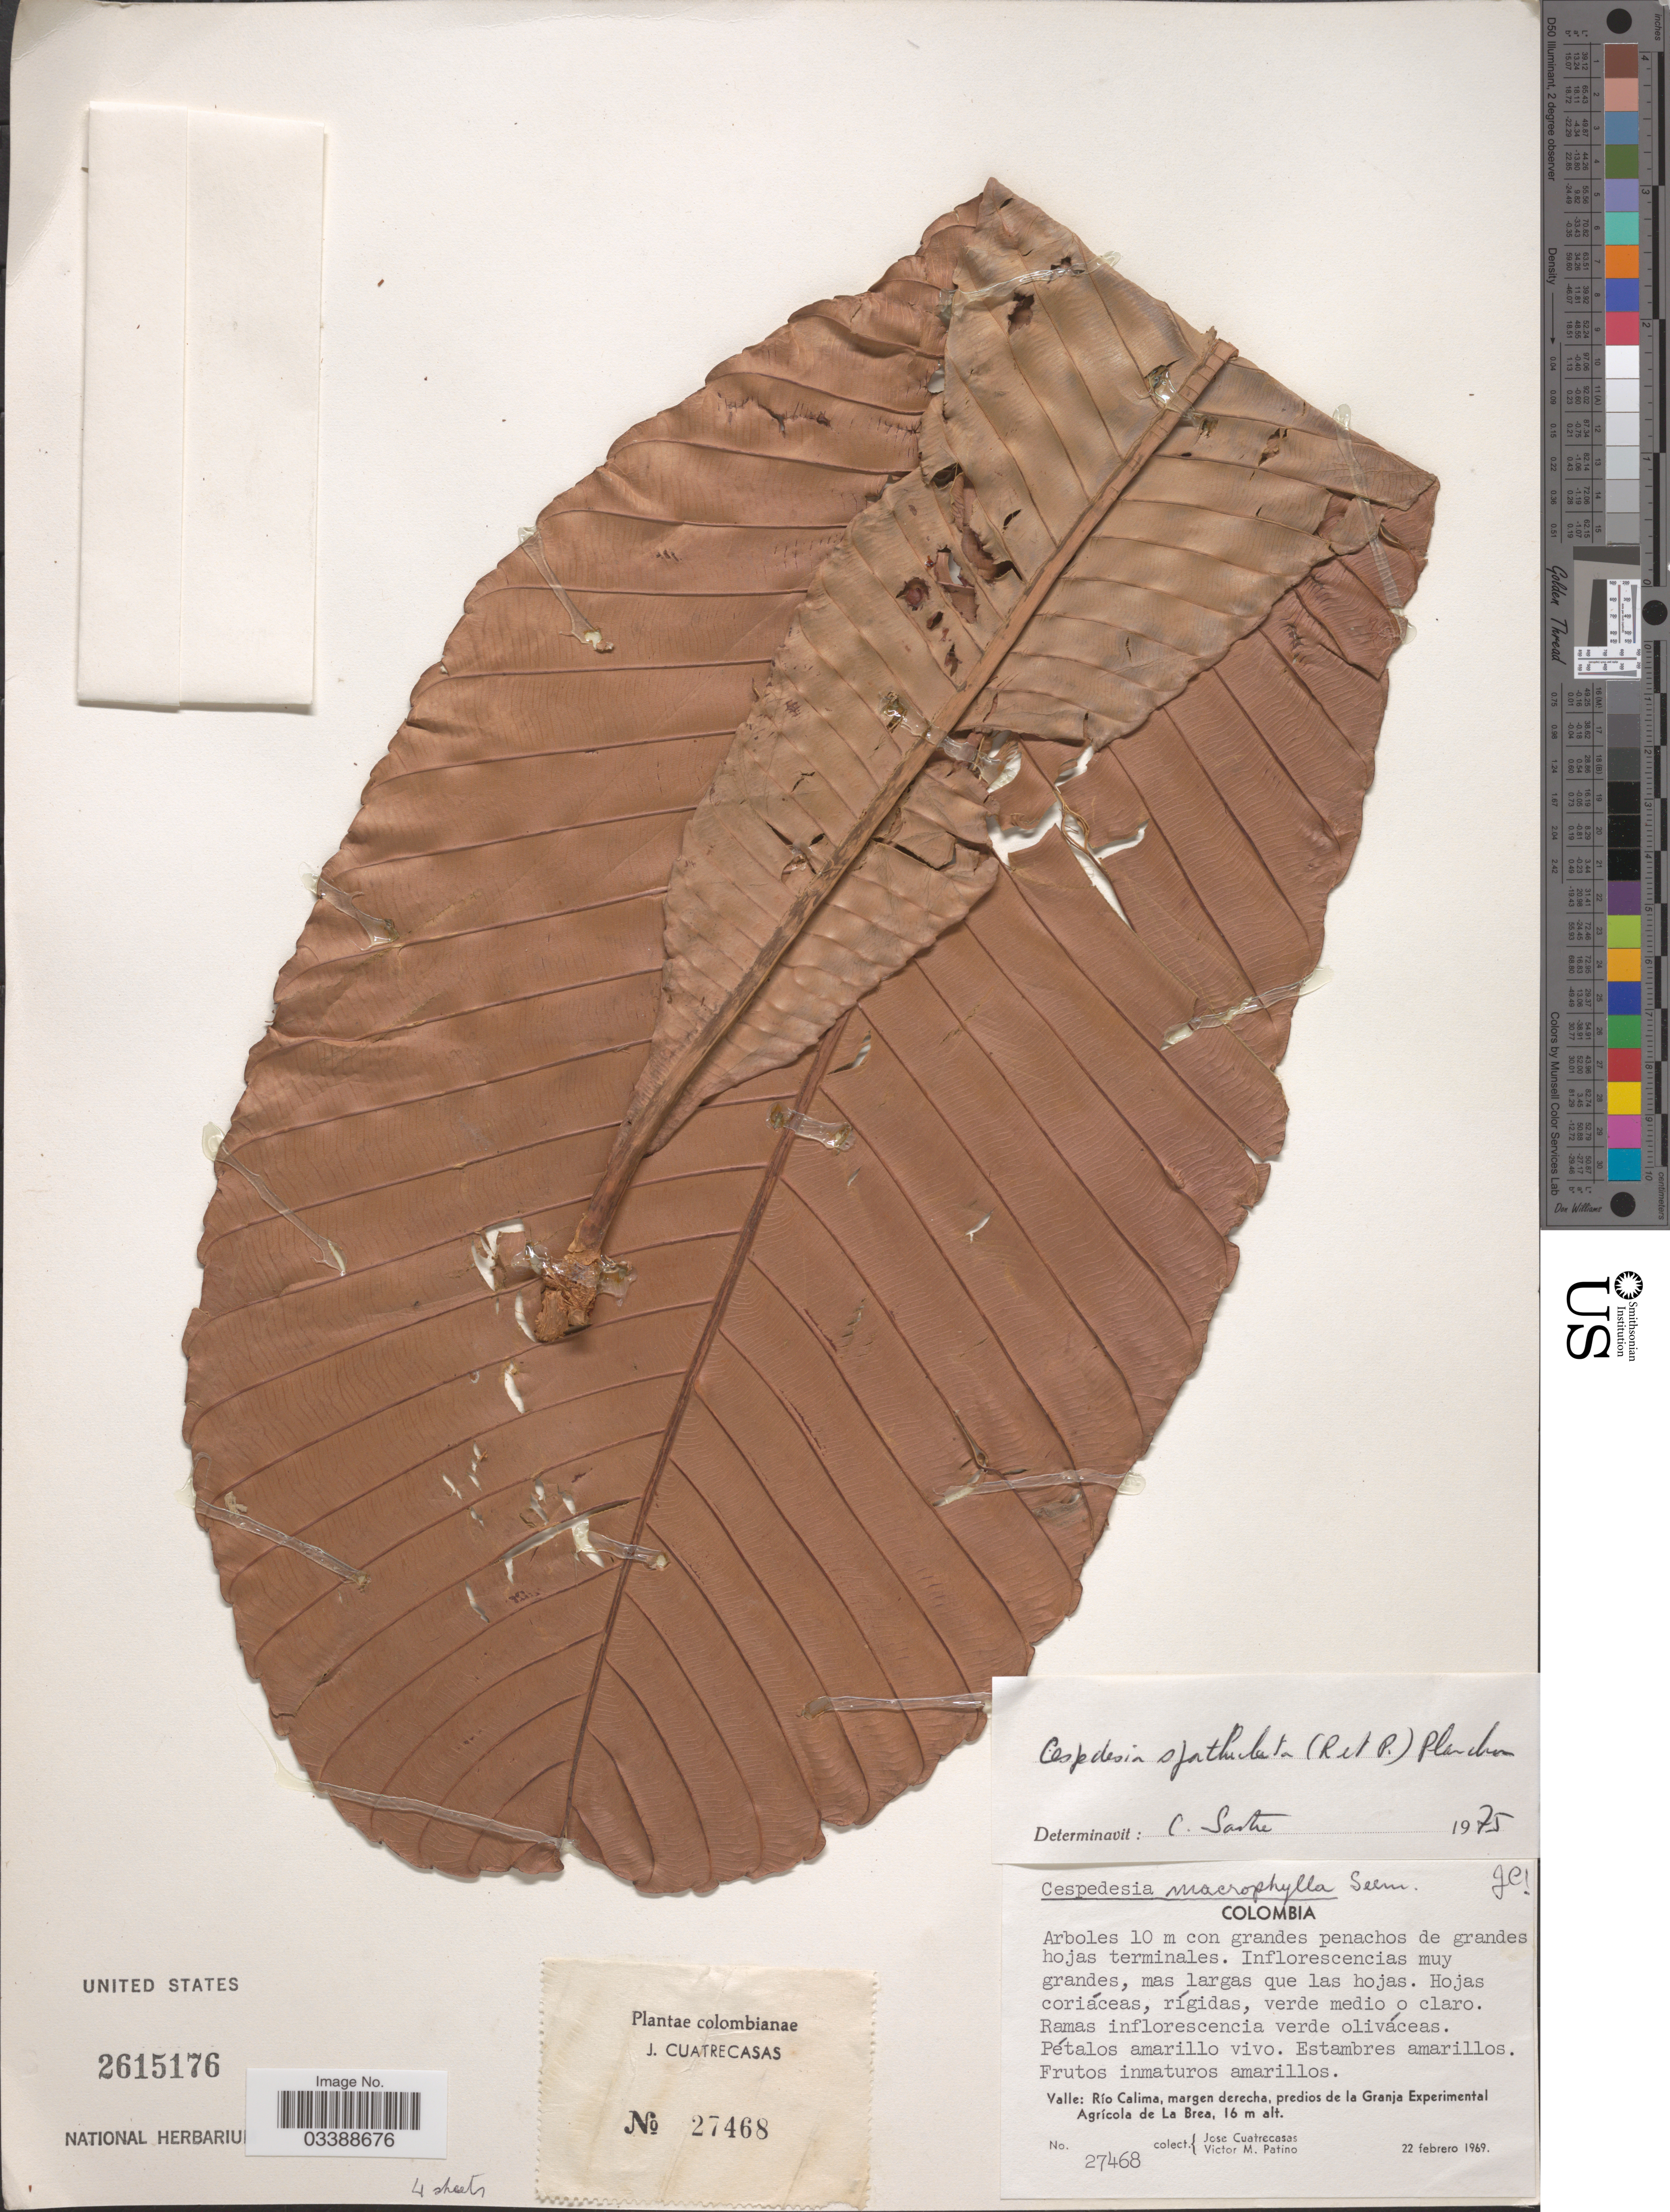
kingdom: Plantae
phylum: Tracheophyta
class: Magnoliopsida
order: Malpighiales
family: Ochnaceae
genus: Cespedesia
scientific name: Cespedesia spathulata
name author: (Ruiz & Pav.) Planch.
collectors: J. Cuatrecasas & V. M. Patiño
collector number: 27468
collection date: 1969-02-22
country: Colombia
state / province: Valle del Cauca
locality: Valle: Río Calima, margen derecha, predios de la Granja Experimental Agrícola de La Brea.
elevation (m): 16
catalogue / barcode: US 2615176